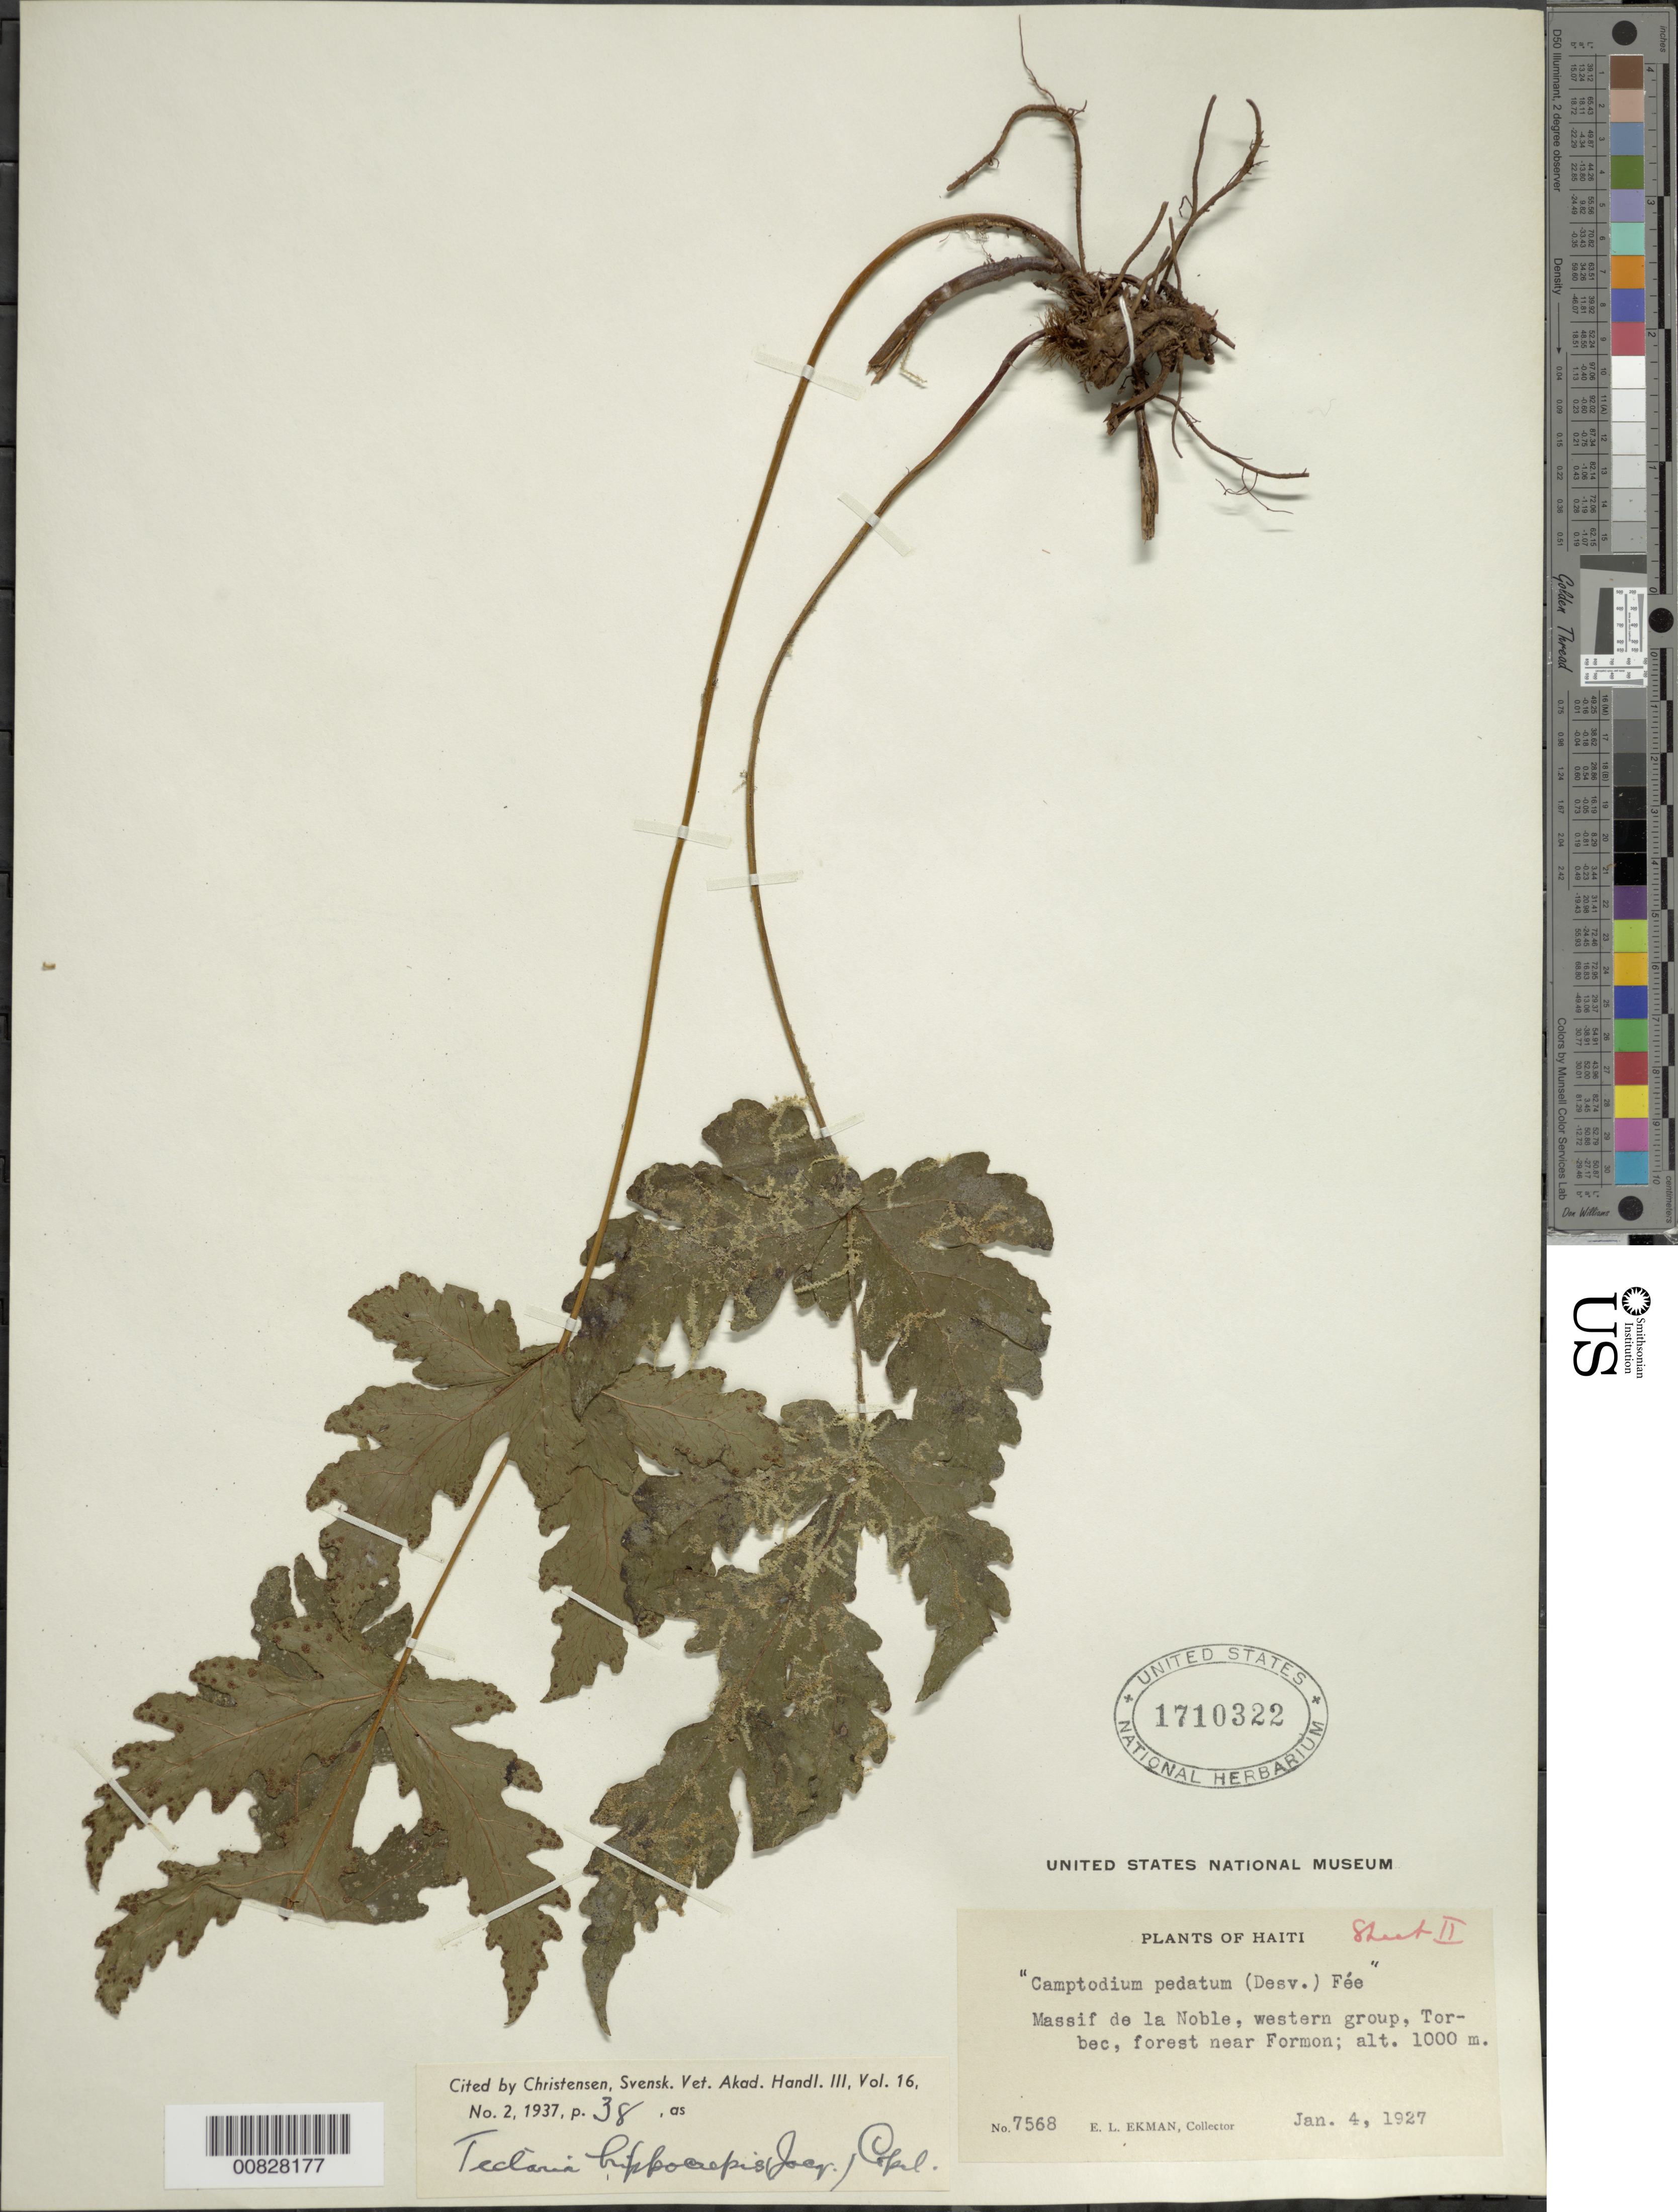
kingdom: Plantae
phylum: Tracheophyta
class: Polypodiopsida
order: Polypodiales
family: Tectariaceae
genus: Tectaria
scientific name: Tectaria cicutaria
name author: (L.) Copel.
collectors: E. L. Ekman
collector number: H 7568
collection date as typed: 04 Jan 1927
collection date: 1927-01-04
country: Haiti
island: Hispaniola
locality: Massif de la Hotte, western group, Torbec, near Formon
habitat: Forest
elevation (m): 1000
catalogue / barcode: US 1710322